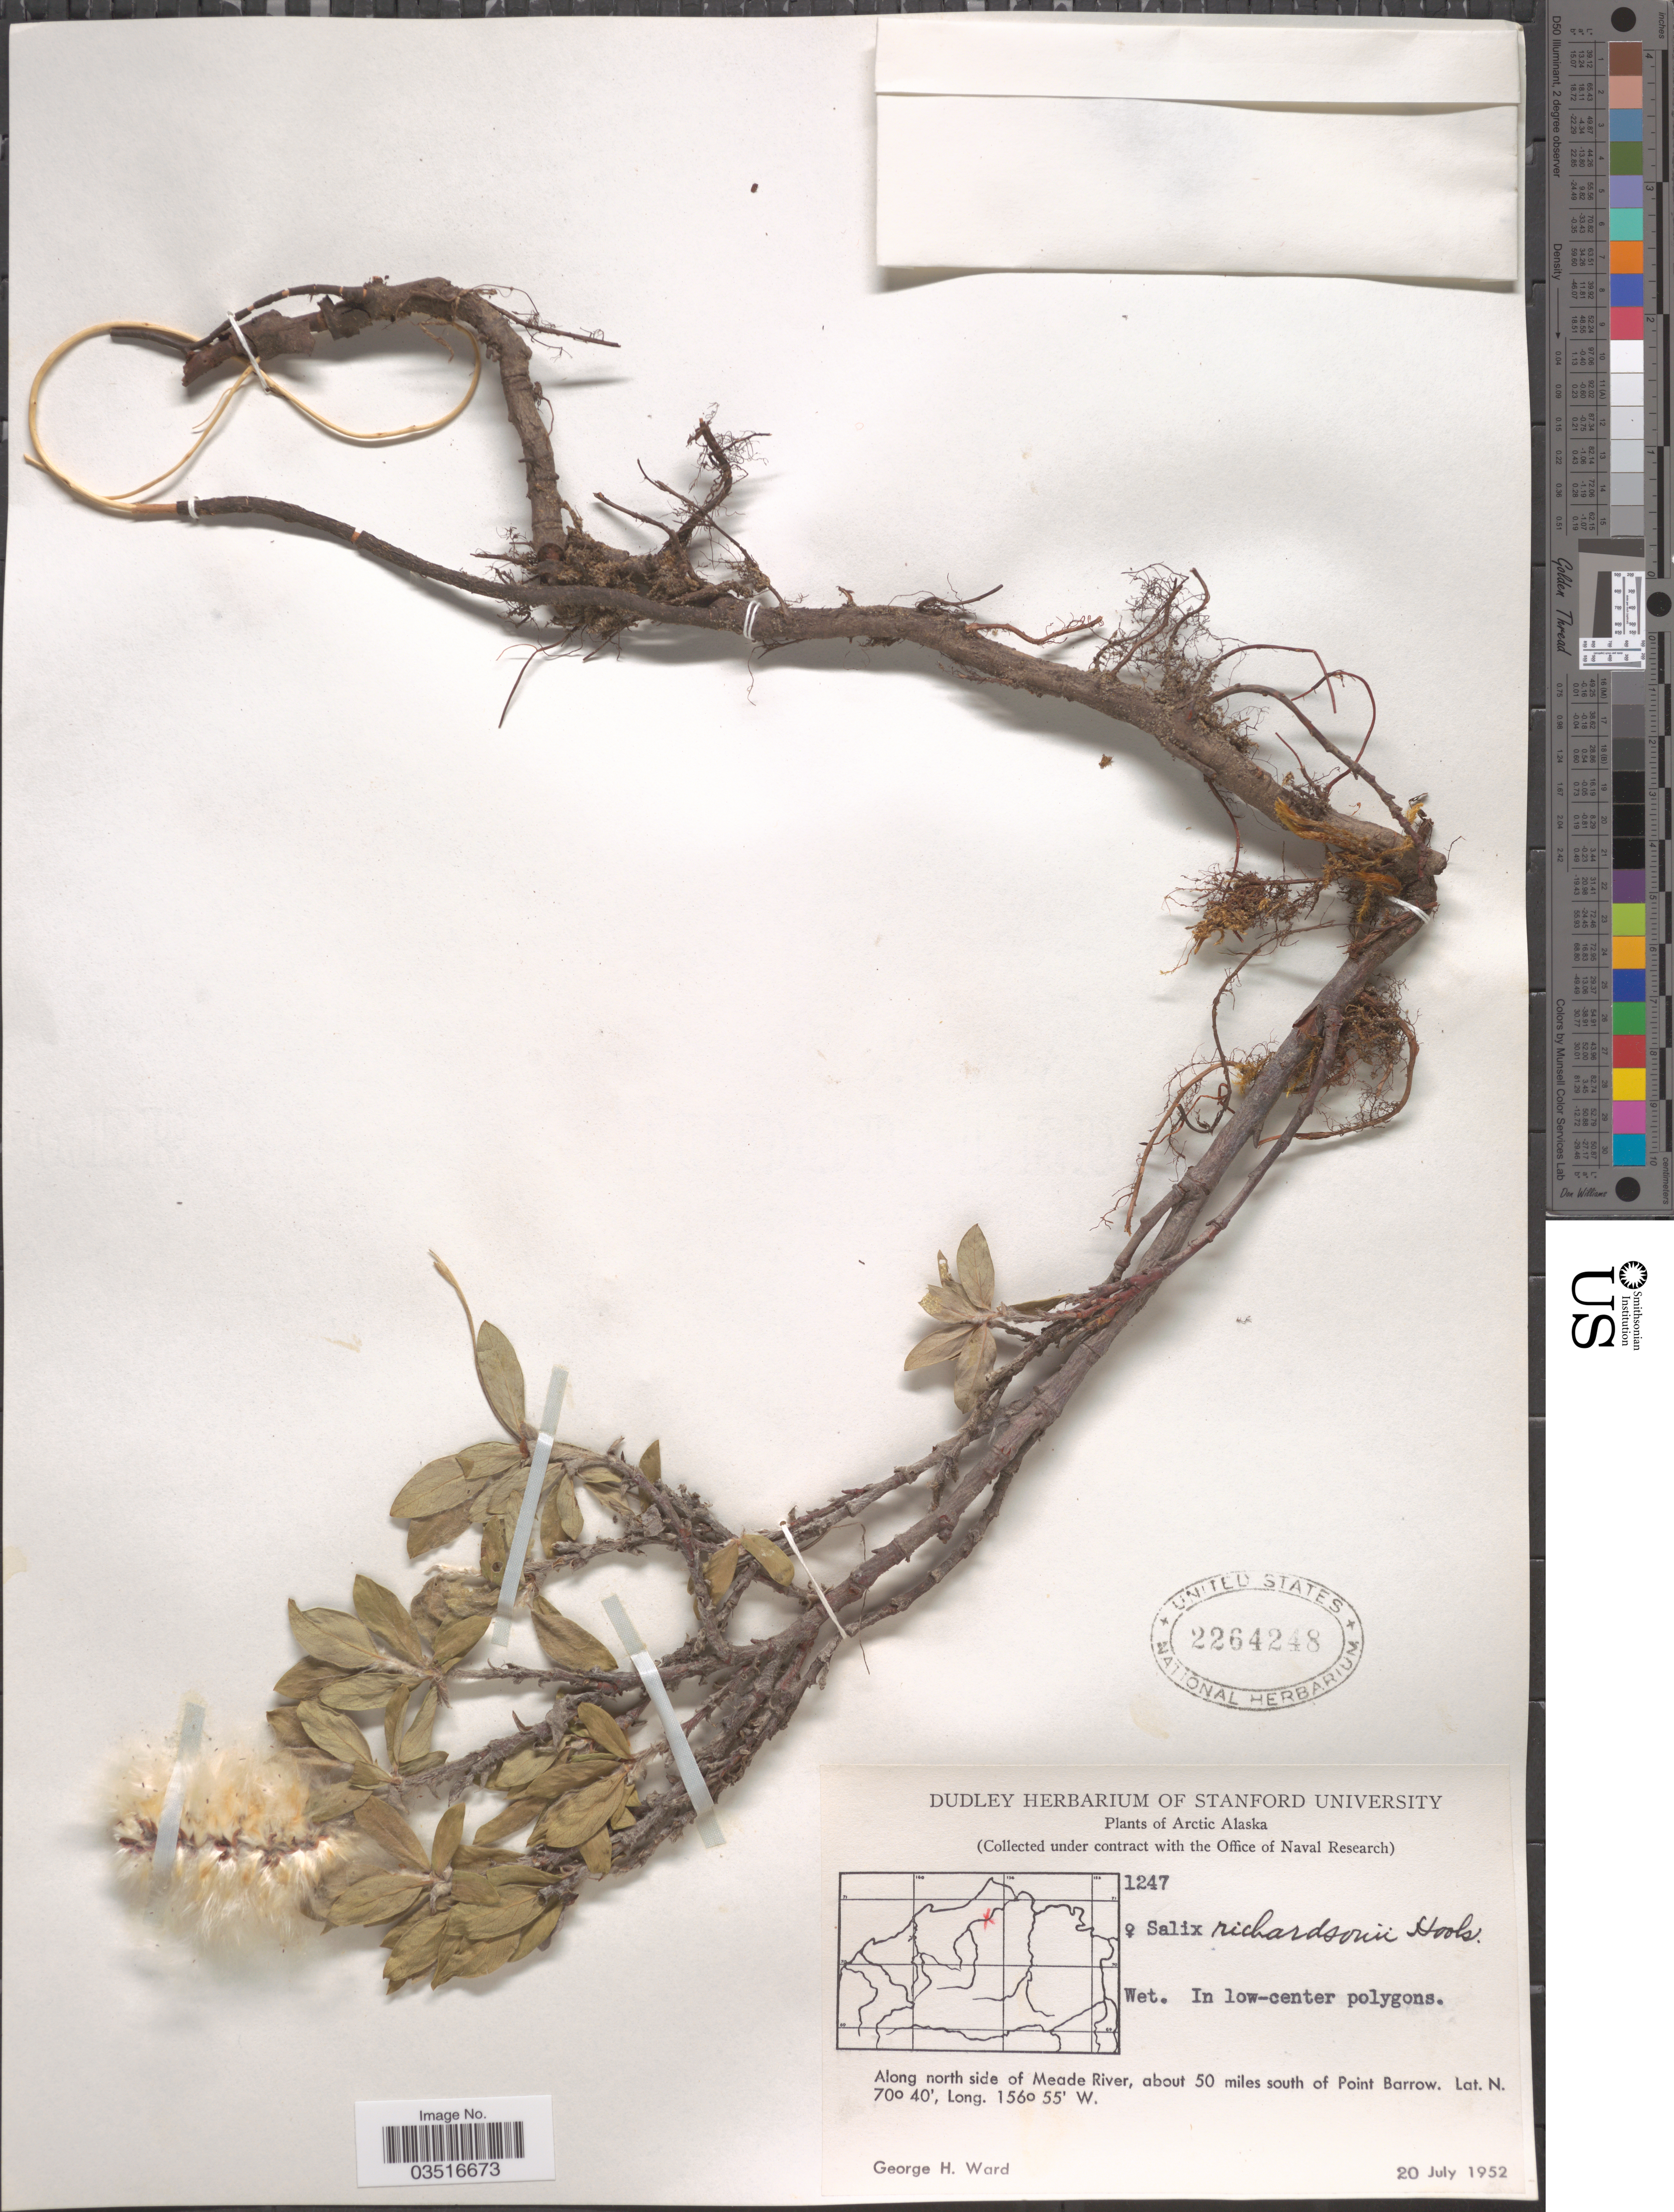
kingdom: Plantae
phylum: Tracheophyta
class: Magnoliopsida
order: Malpighiales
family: Salicaceae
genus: Salix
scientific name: Salix richardsonii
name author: Hook.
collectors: G. H. Ward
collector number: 1247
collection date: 1952-07-20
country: United States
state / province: Alaska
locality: Arctic Alaska. Along north side of Meade River, about 50 miles south of Point Barrow.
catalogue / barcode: US 2264248